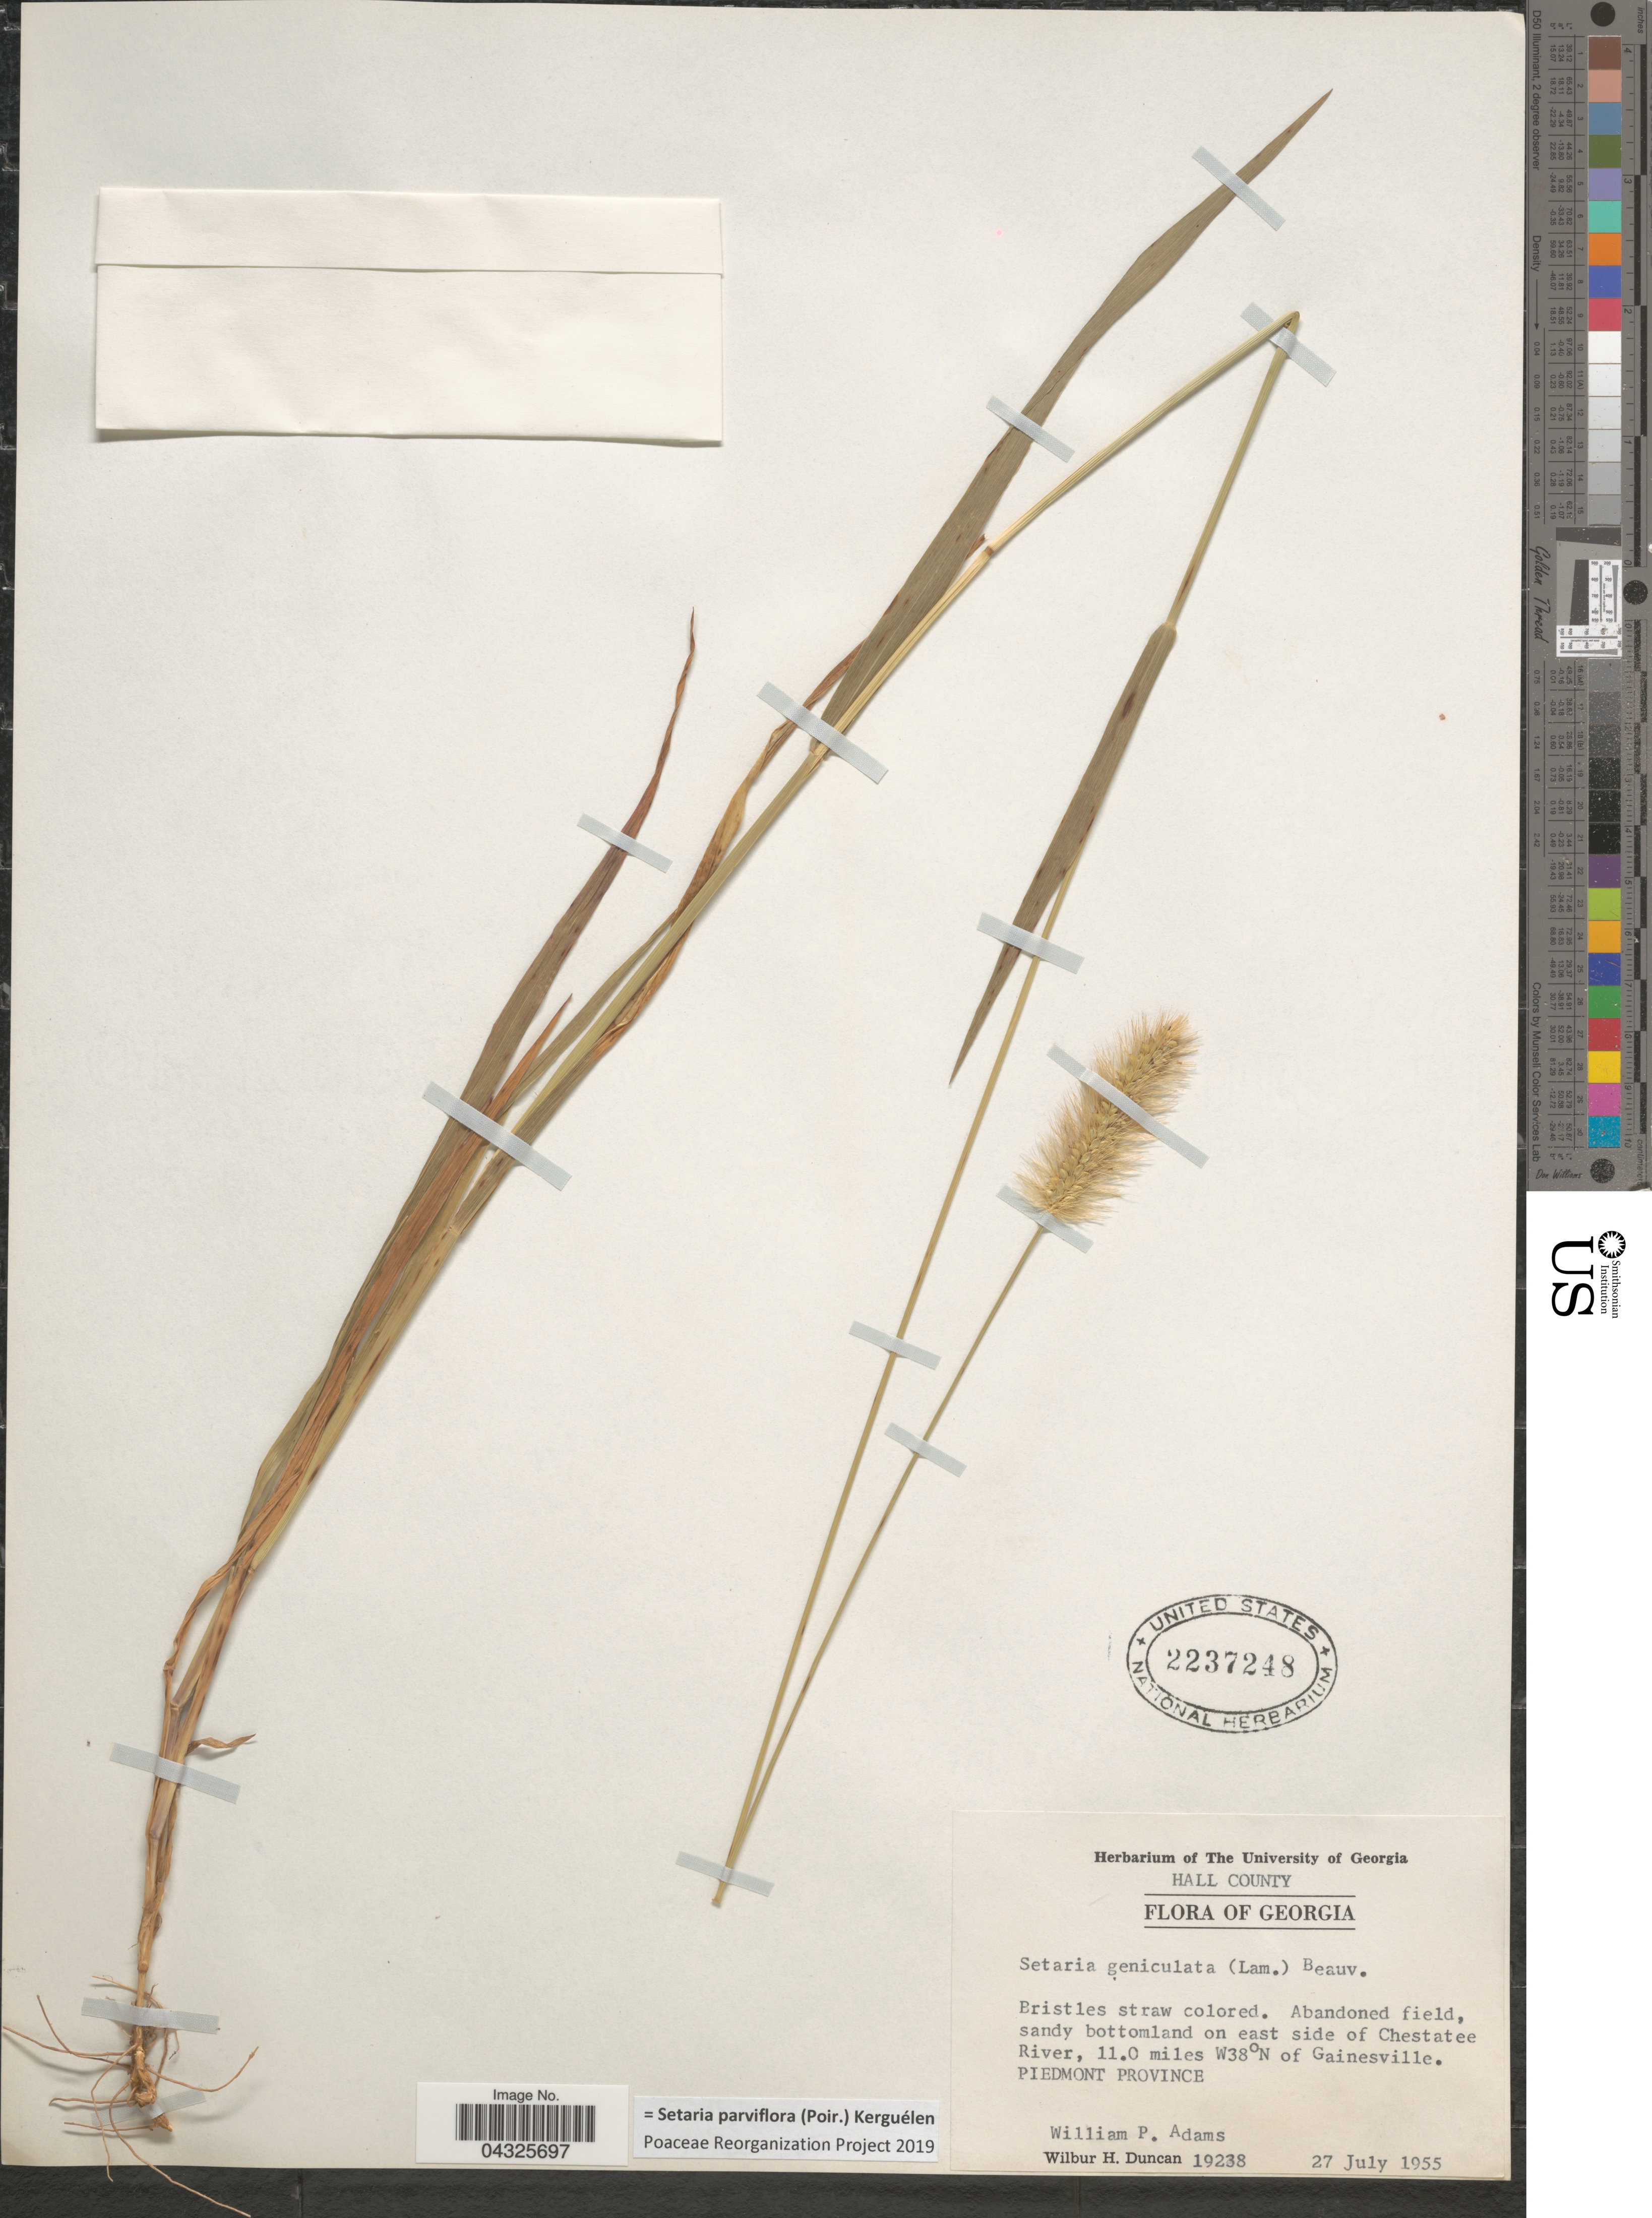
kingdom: Plantae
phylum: Tracheophyta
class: Liliopsida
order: Poales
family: Poaceae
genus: Setaria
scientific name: Setaria parviflora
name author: (Poir.) Kerguélen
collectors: W. P. Adams & W. H. Duncan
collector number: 19238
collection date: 1955-07-27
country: United States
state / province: Georgia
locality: Hall County. Abandoned field, sandy bottomland on east side of Chestatee River, 11.0 miles W38°N of Gainesville. Piedmont Province.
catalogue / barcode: US 2237248